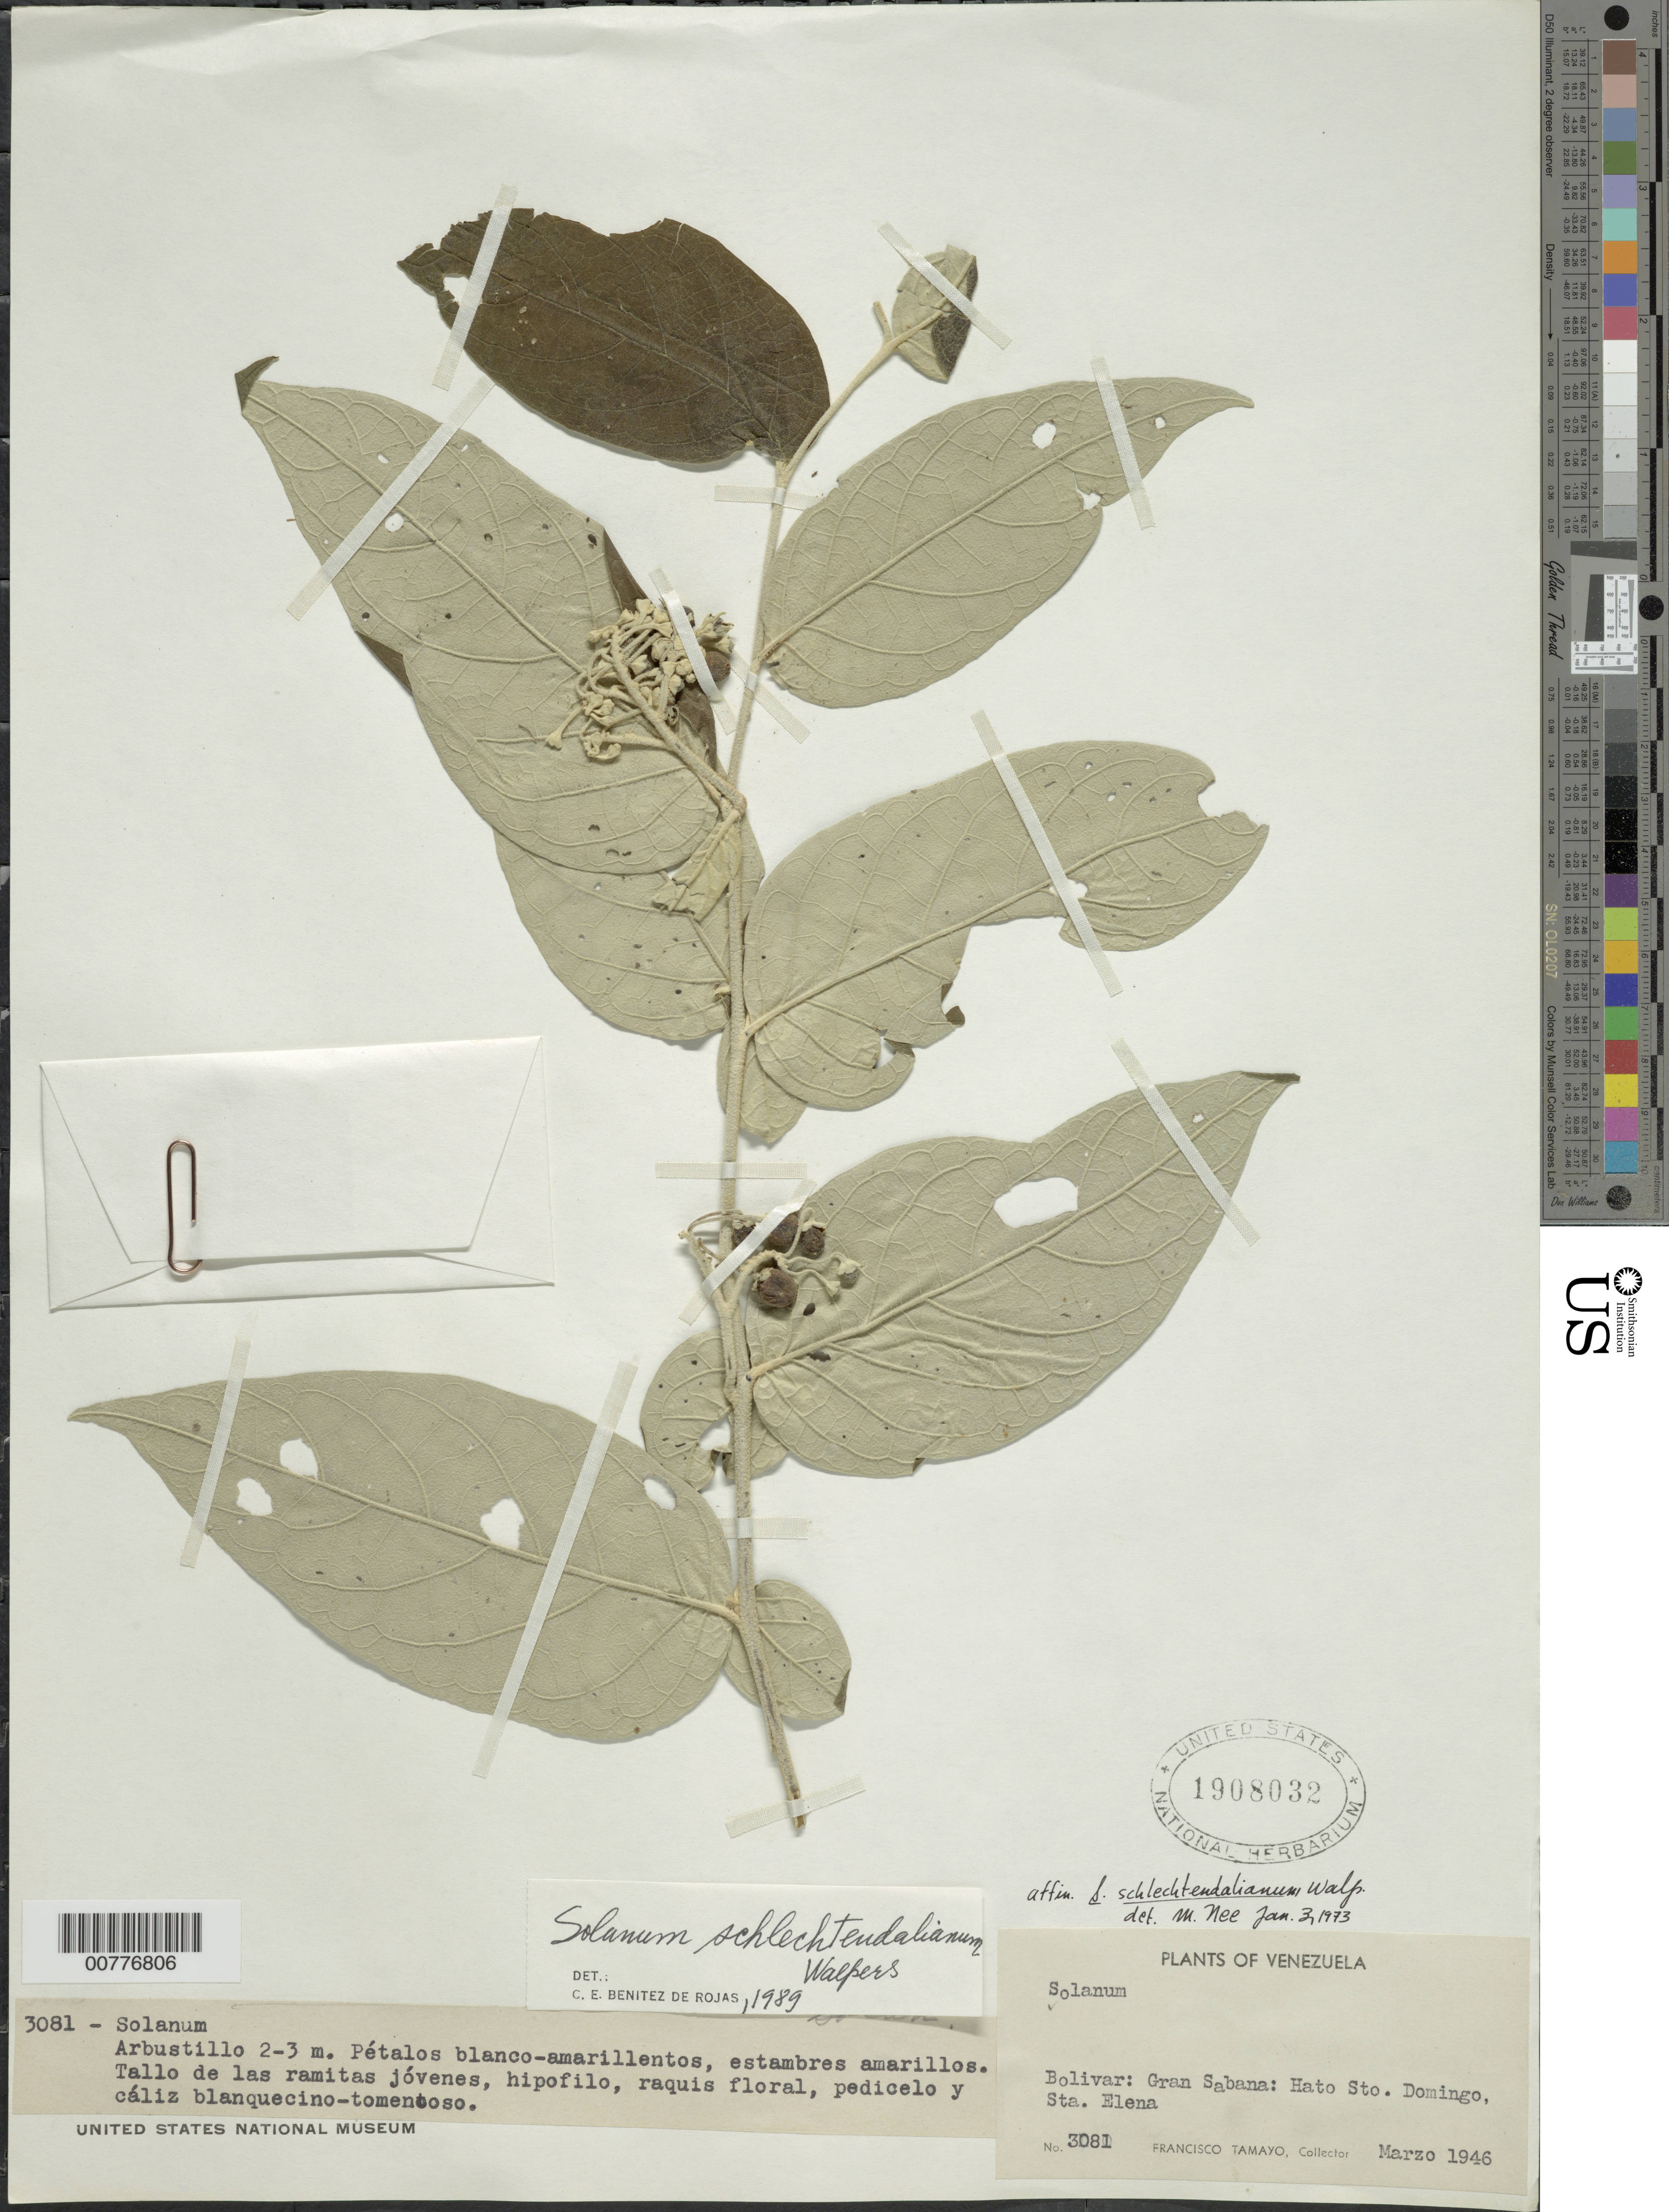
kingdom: Plantae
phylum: Tracheophyta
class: Magnoliopsida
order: Solanales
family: Solanaceae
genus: Solanum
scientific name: Solanum schlechtendalianum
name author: Walp.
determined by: Benítez, C. E.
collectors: F. Tamayo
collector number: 3081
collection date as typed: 3 Mar 1946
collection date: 1946-03-03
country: Venezuela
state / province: Bolívar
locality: Gran Sabana, Hato Sto. Domingo, Sta. Elena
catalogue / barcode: US 1908032